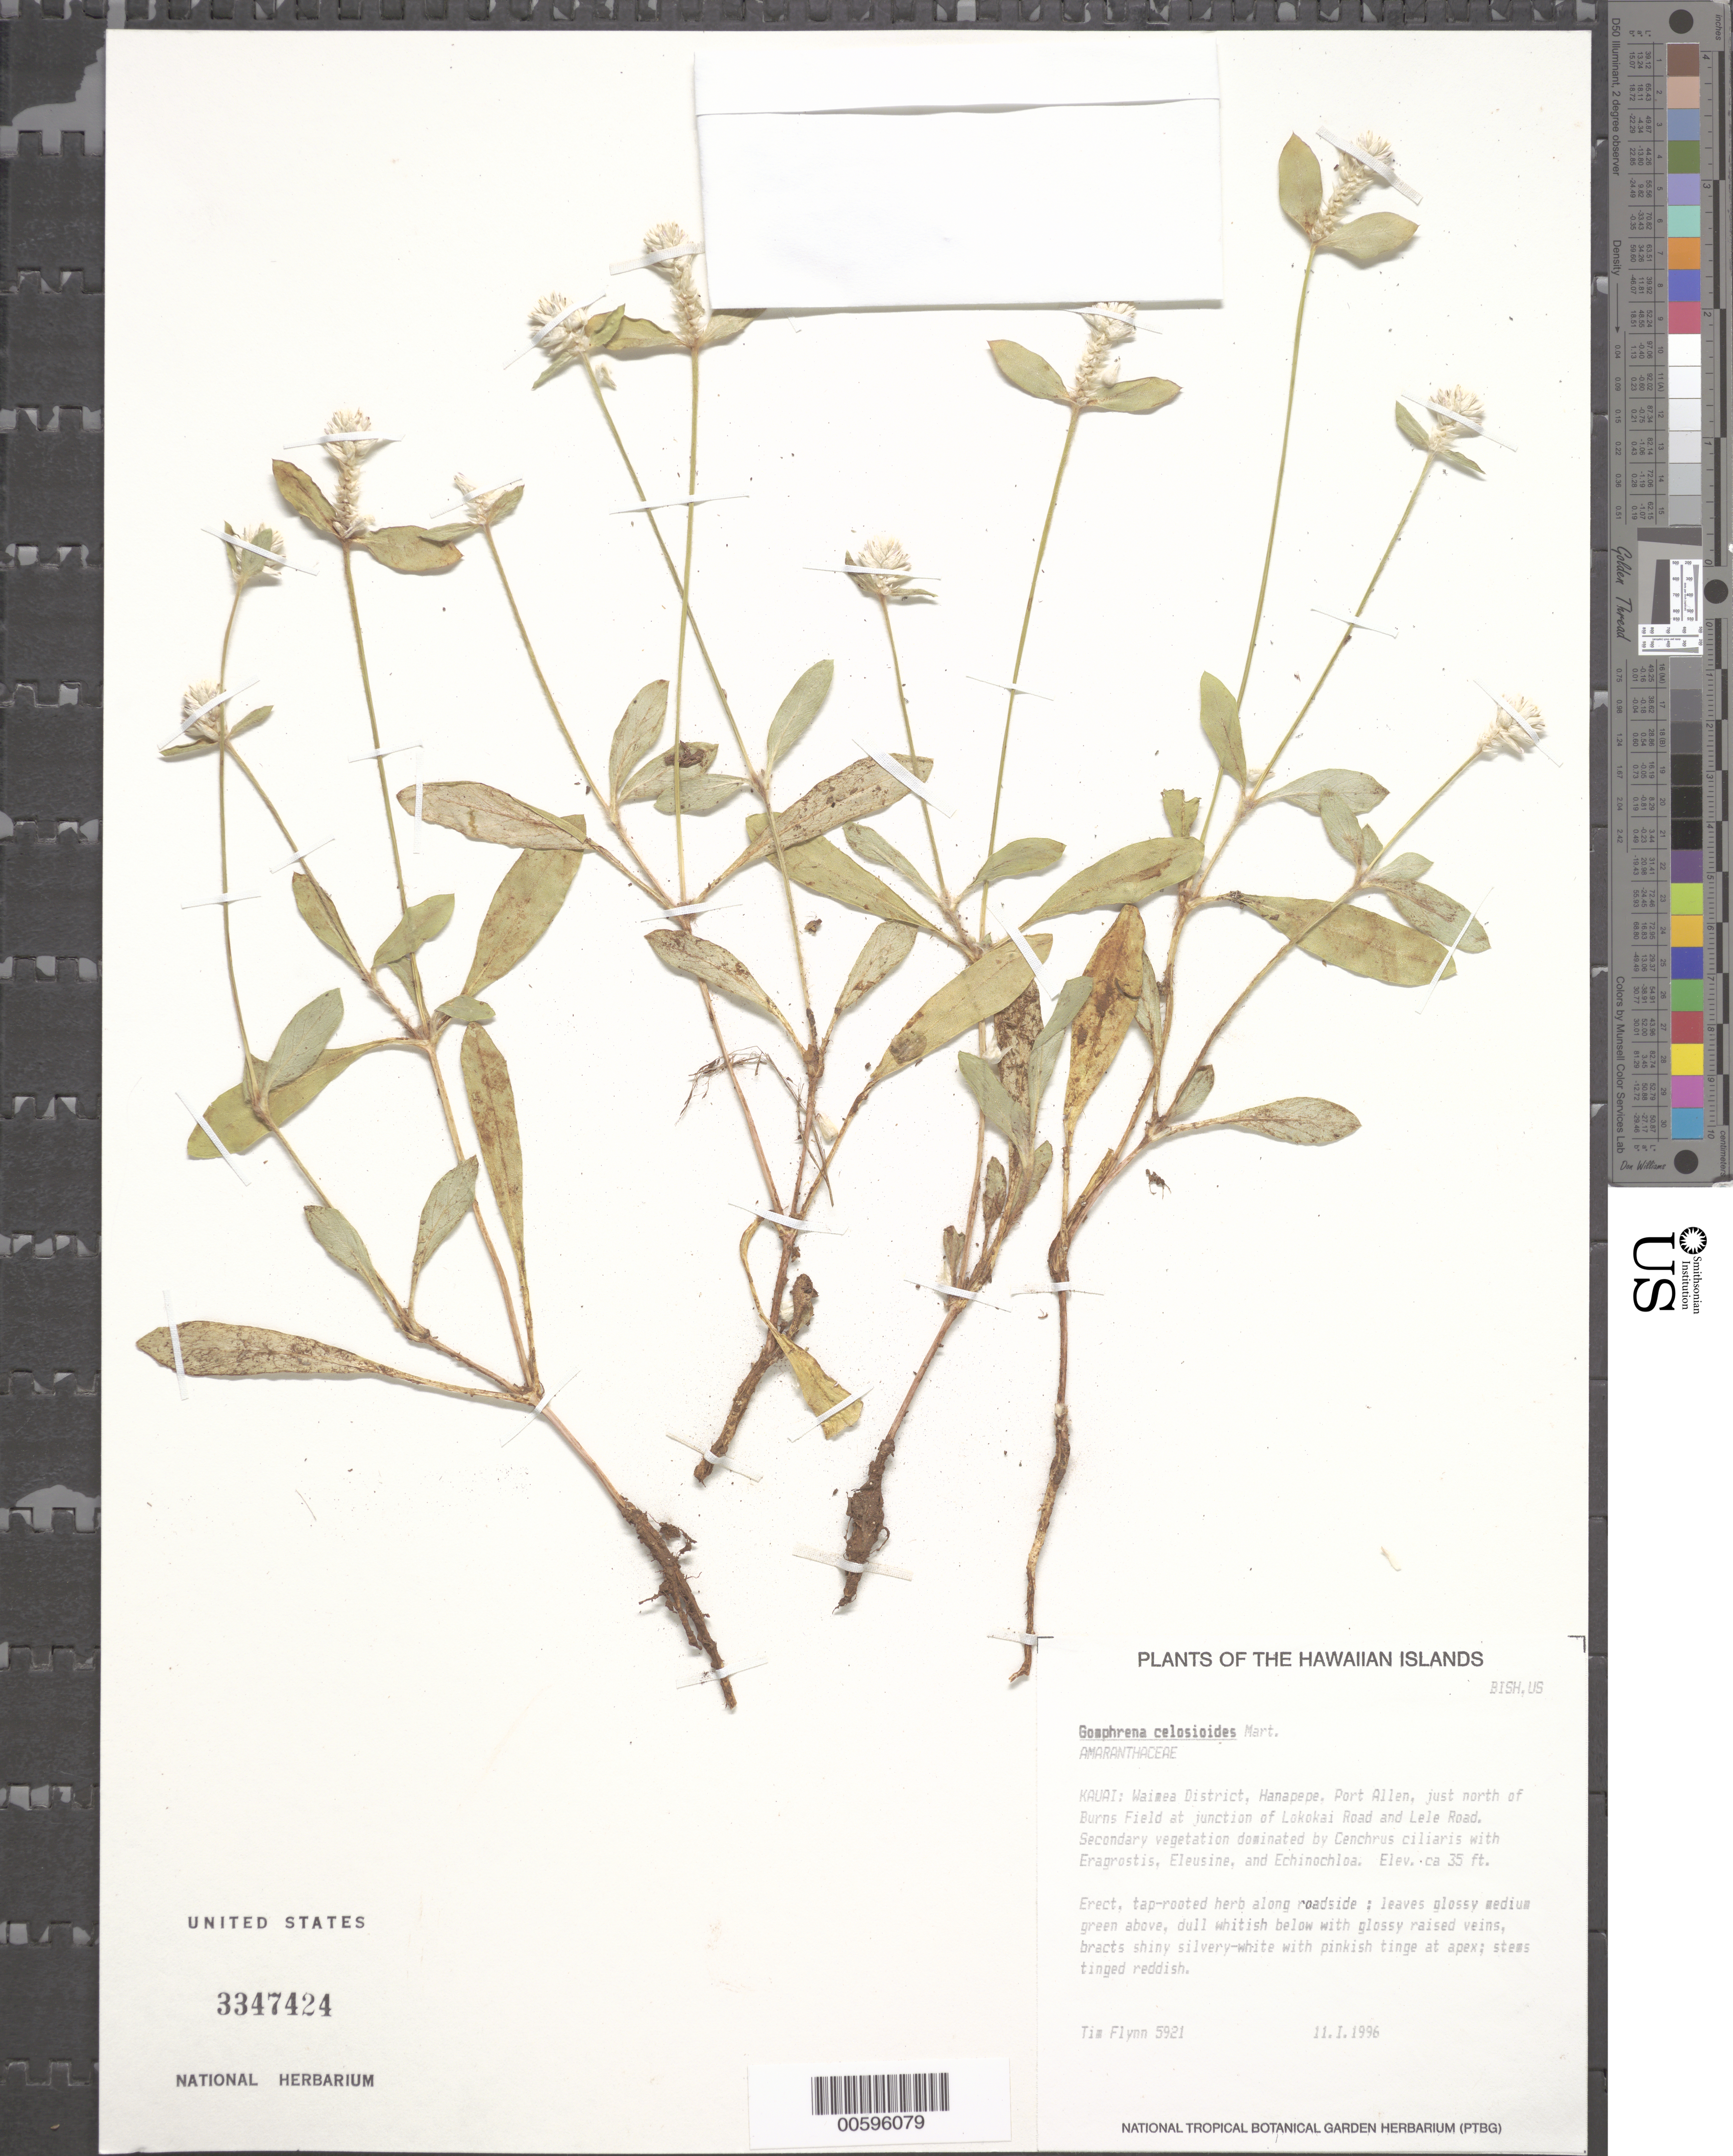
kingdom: Plantae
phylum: Tracheophyta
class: Magnoliopsida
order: Caryophyllales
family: Amaranthaceae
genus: Gomphrena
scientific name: Gomphrena celosioides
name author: Mart.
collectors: T. W. Flynn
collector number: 5921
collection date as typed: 11 Jan 1996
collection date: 1996-01-11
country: United States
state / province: Hawaii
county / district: Kauai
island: Kaua'i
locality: Waimea Dist, Hanapepe, Port Allen, just N of Burns Field at jct of Lokokai Rd and Lele Rd.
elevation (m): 11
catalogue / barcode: US 3347424